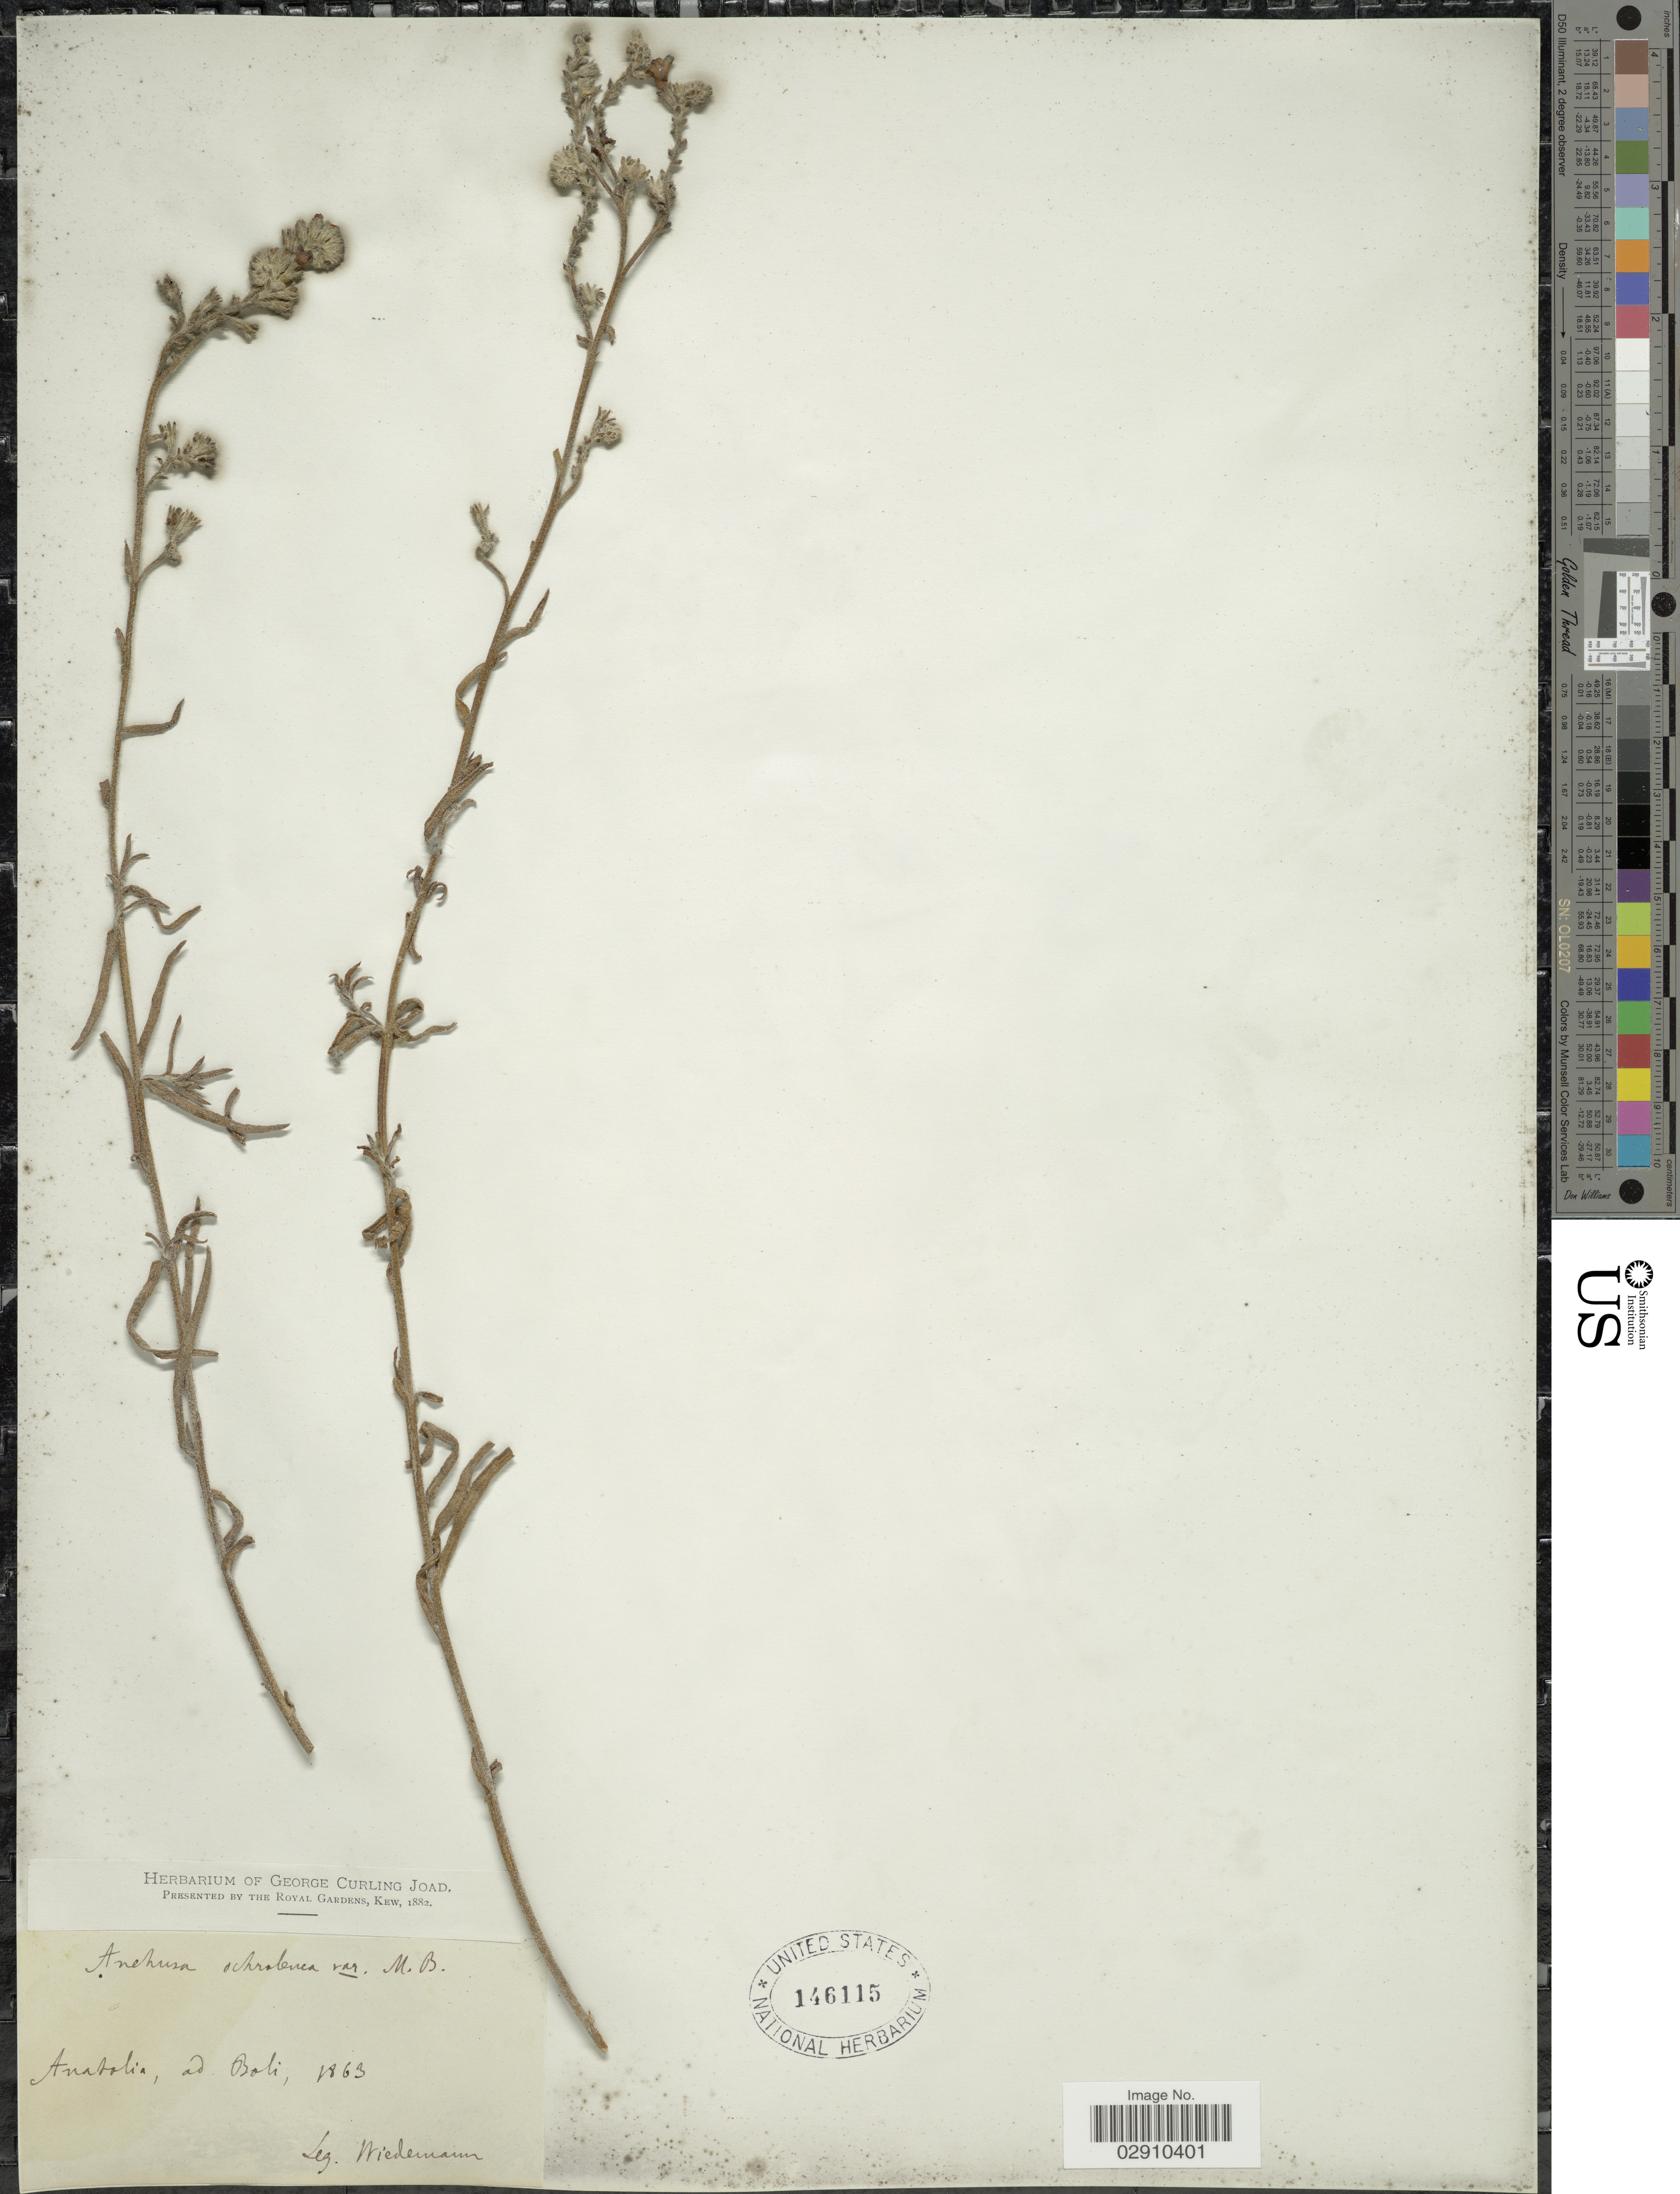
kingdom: Plantae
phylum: Tracheophyta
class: Magnoliopsida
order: Boraginales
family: Boraginaceae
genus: Anchusa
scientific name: Anchusa ochroleuca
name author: M. Bieb.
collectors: Wiedemann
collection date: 1863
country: Turkey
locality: Anatolia, ad Boli.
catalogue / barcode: US 146115